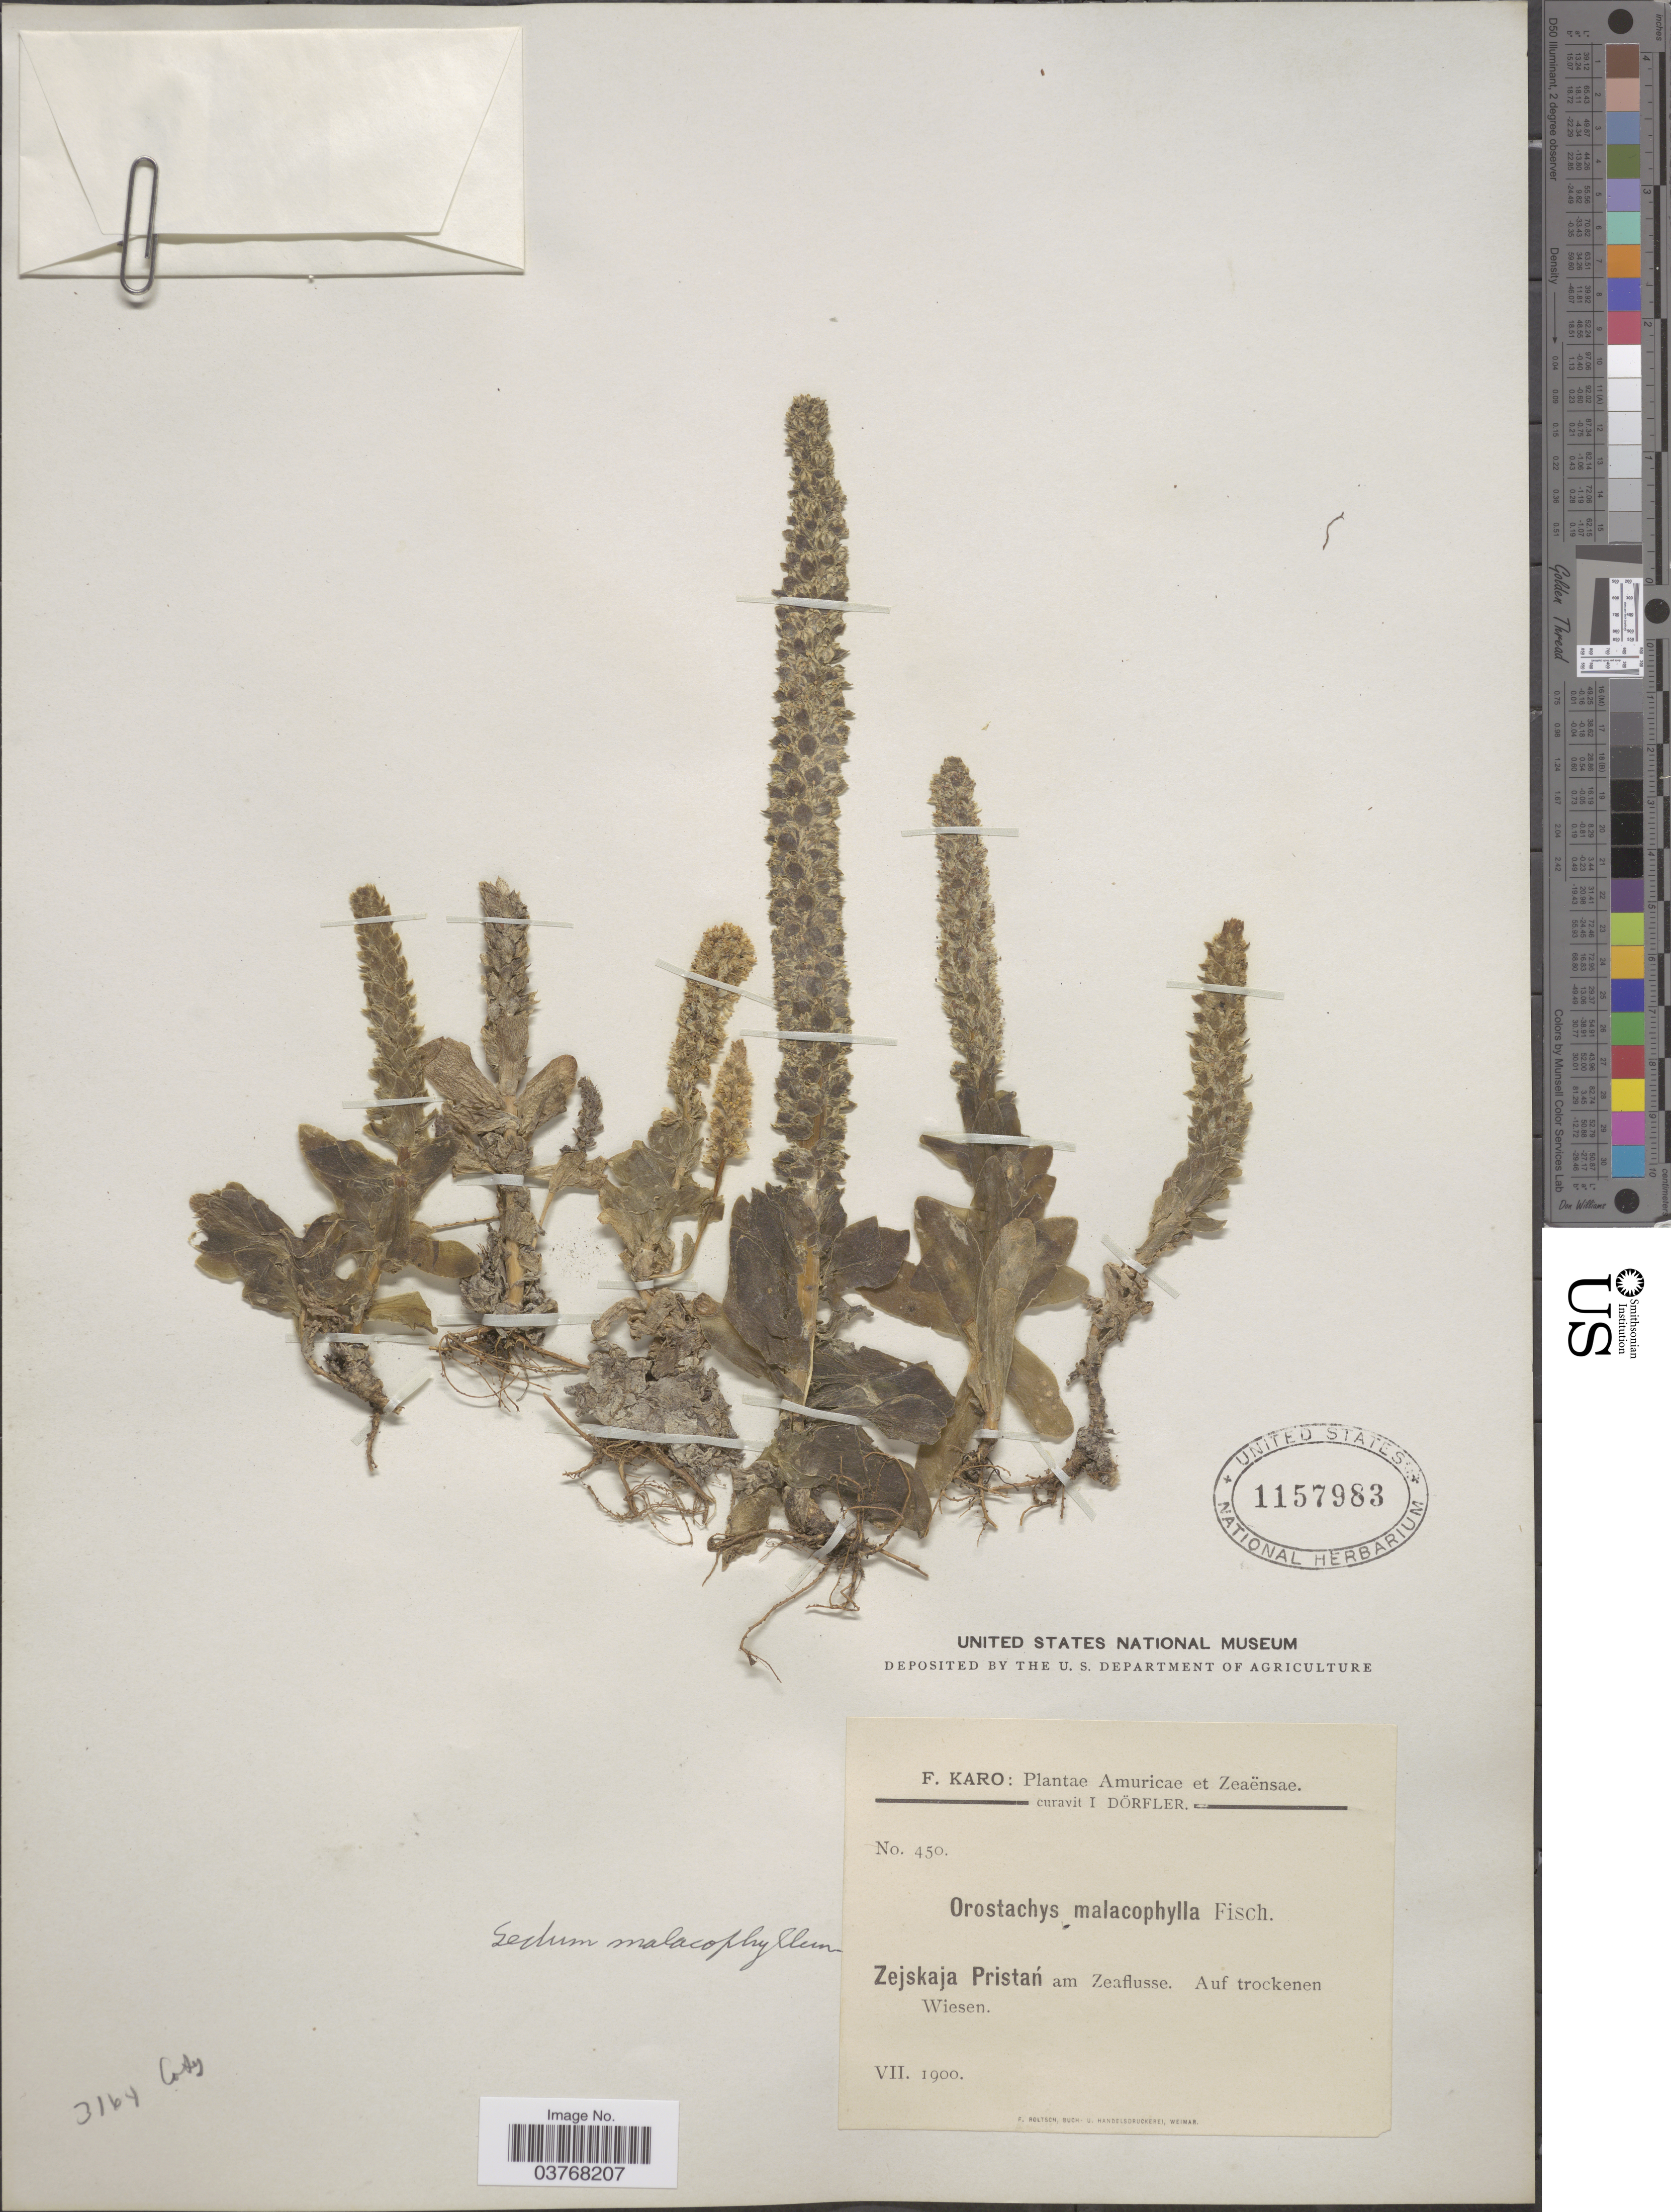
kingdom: Plantae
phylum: Tracheophyta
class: Magnoliopsida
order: Saxifragales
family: Crassulaceae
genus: Orostachys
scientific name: Orostachys malacophylla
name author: (Pall.) Fisch.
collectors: F. Karo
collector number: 450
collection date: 1900-07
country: Russian Federation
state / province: Amur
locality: Zejskaja Pristán am Zeaflusse. Auf trockenen Wiesen.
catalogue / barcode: US 1157983